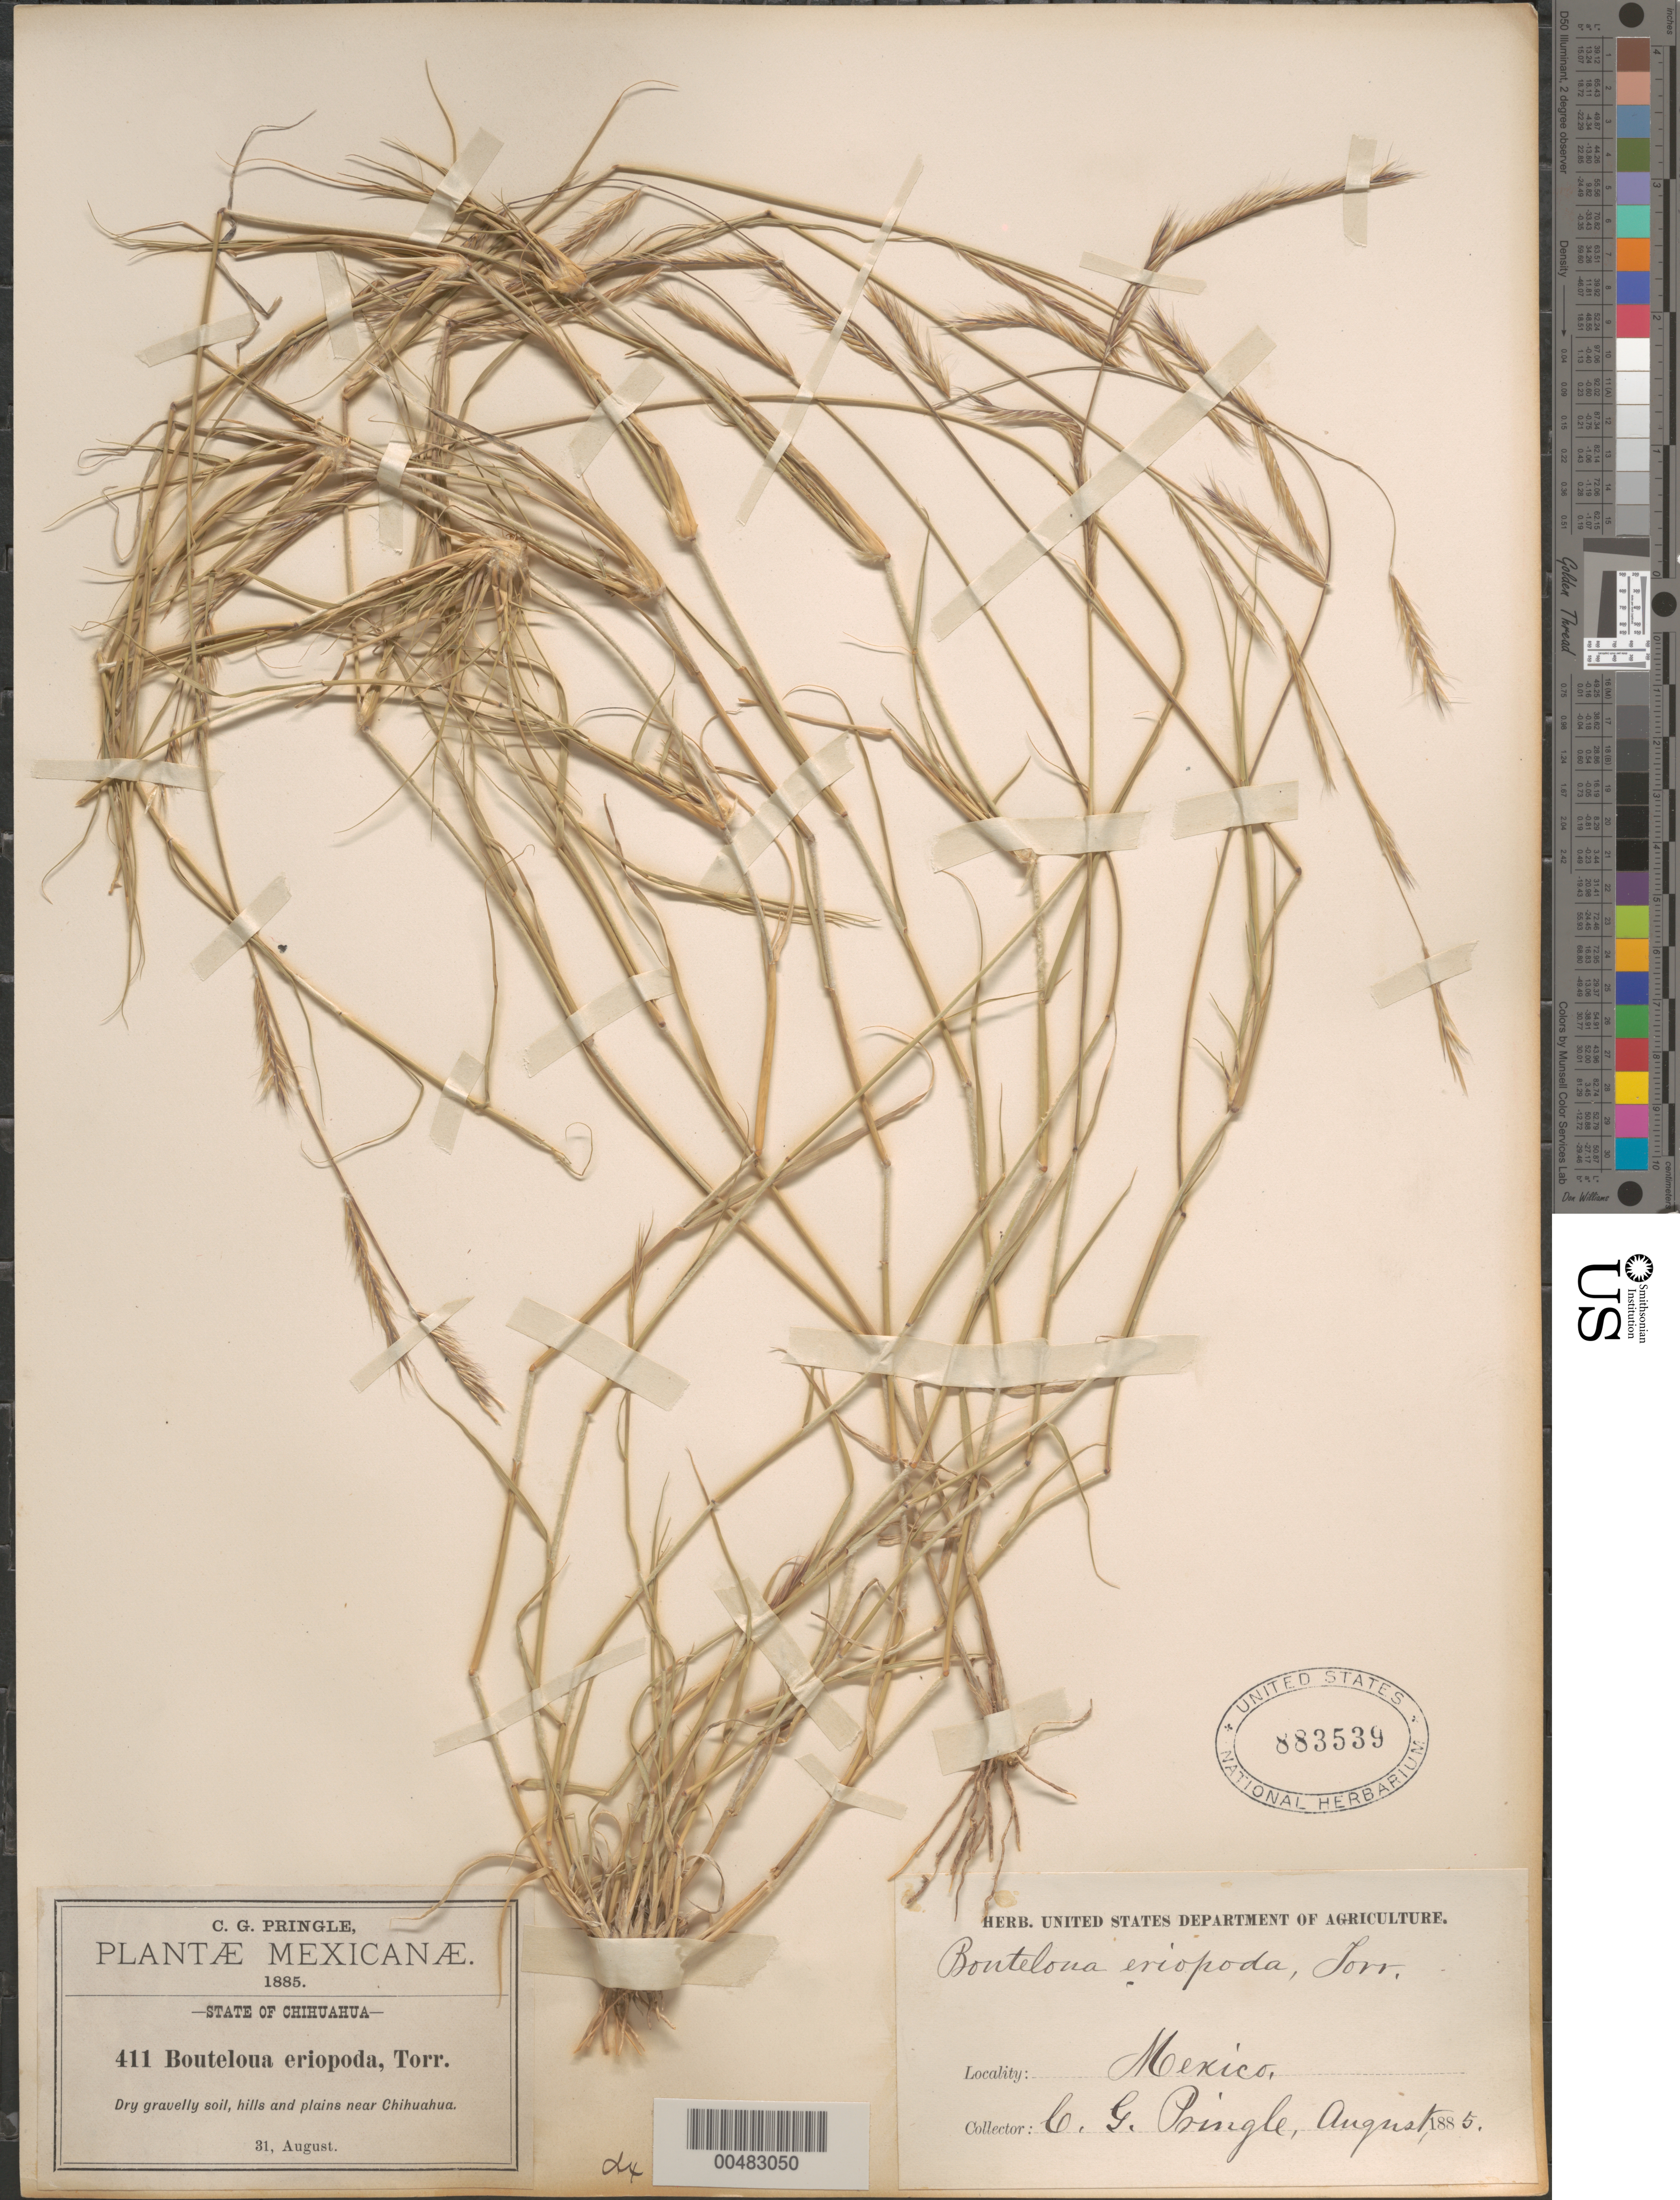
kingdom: Plantae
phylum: Tracheophyta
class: Liliopsida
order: Poales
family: Poaceae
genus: Bouteloua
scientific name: Bouteloua eriopoda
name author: (Torr.) Torr.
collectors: C. G. Pringle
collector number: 411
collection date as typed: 31 Aug 1885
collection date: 1885-08-31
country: Mexico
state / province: Chihuahua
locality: Hills and plains near Chihuahua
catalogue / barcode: US 883539